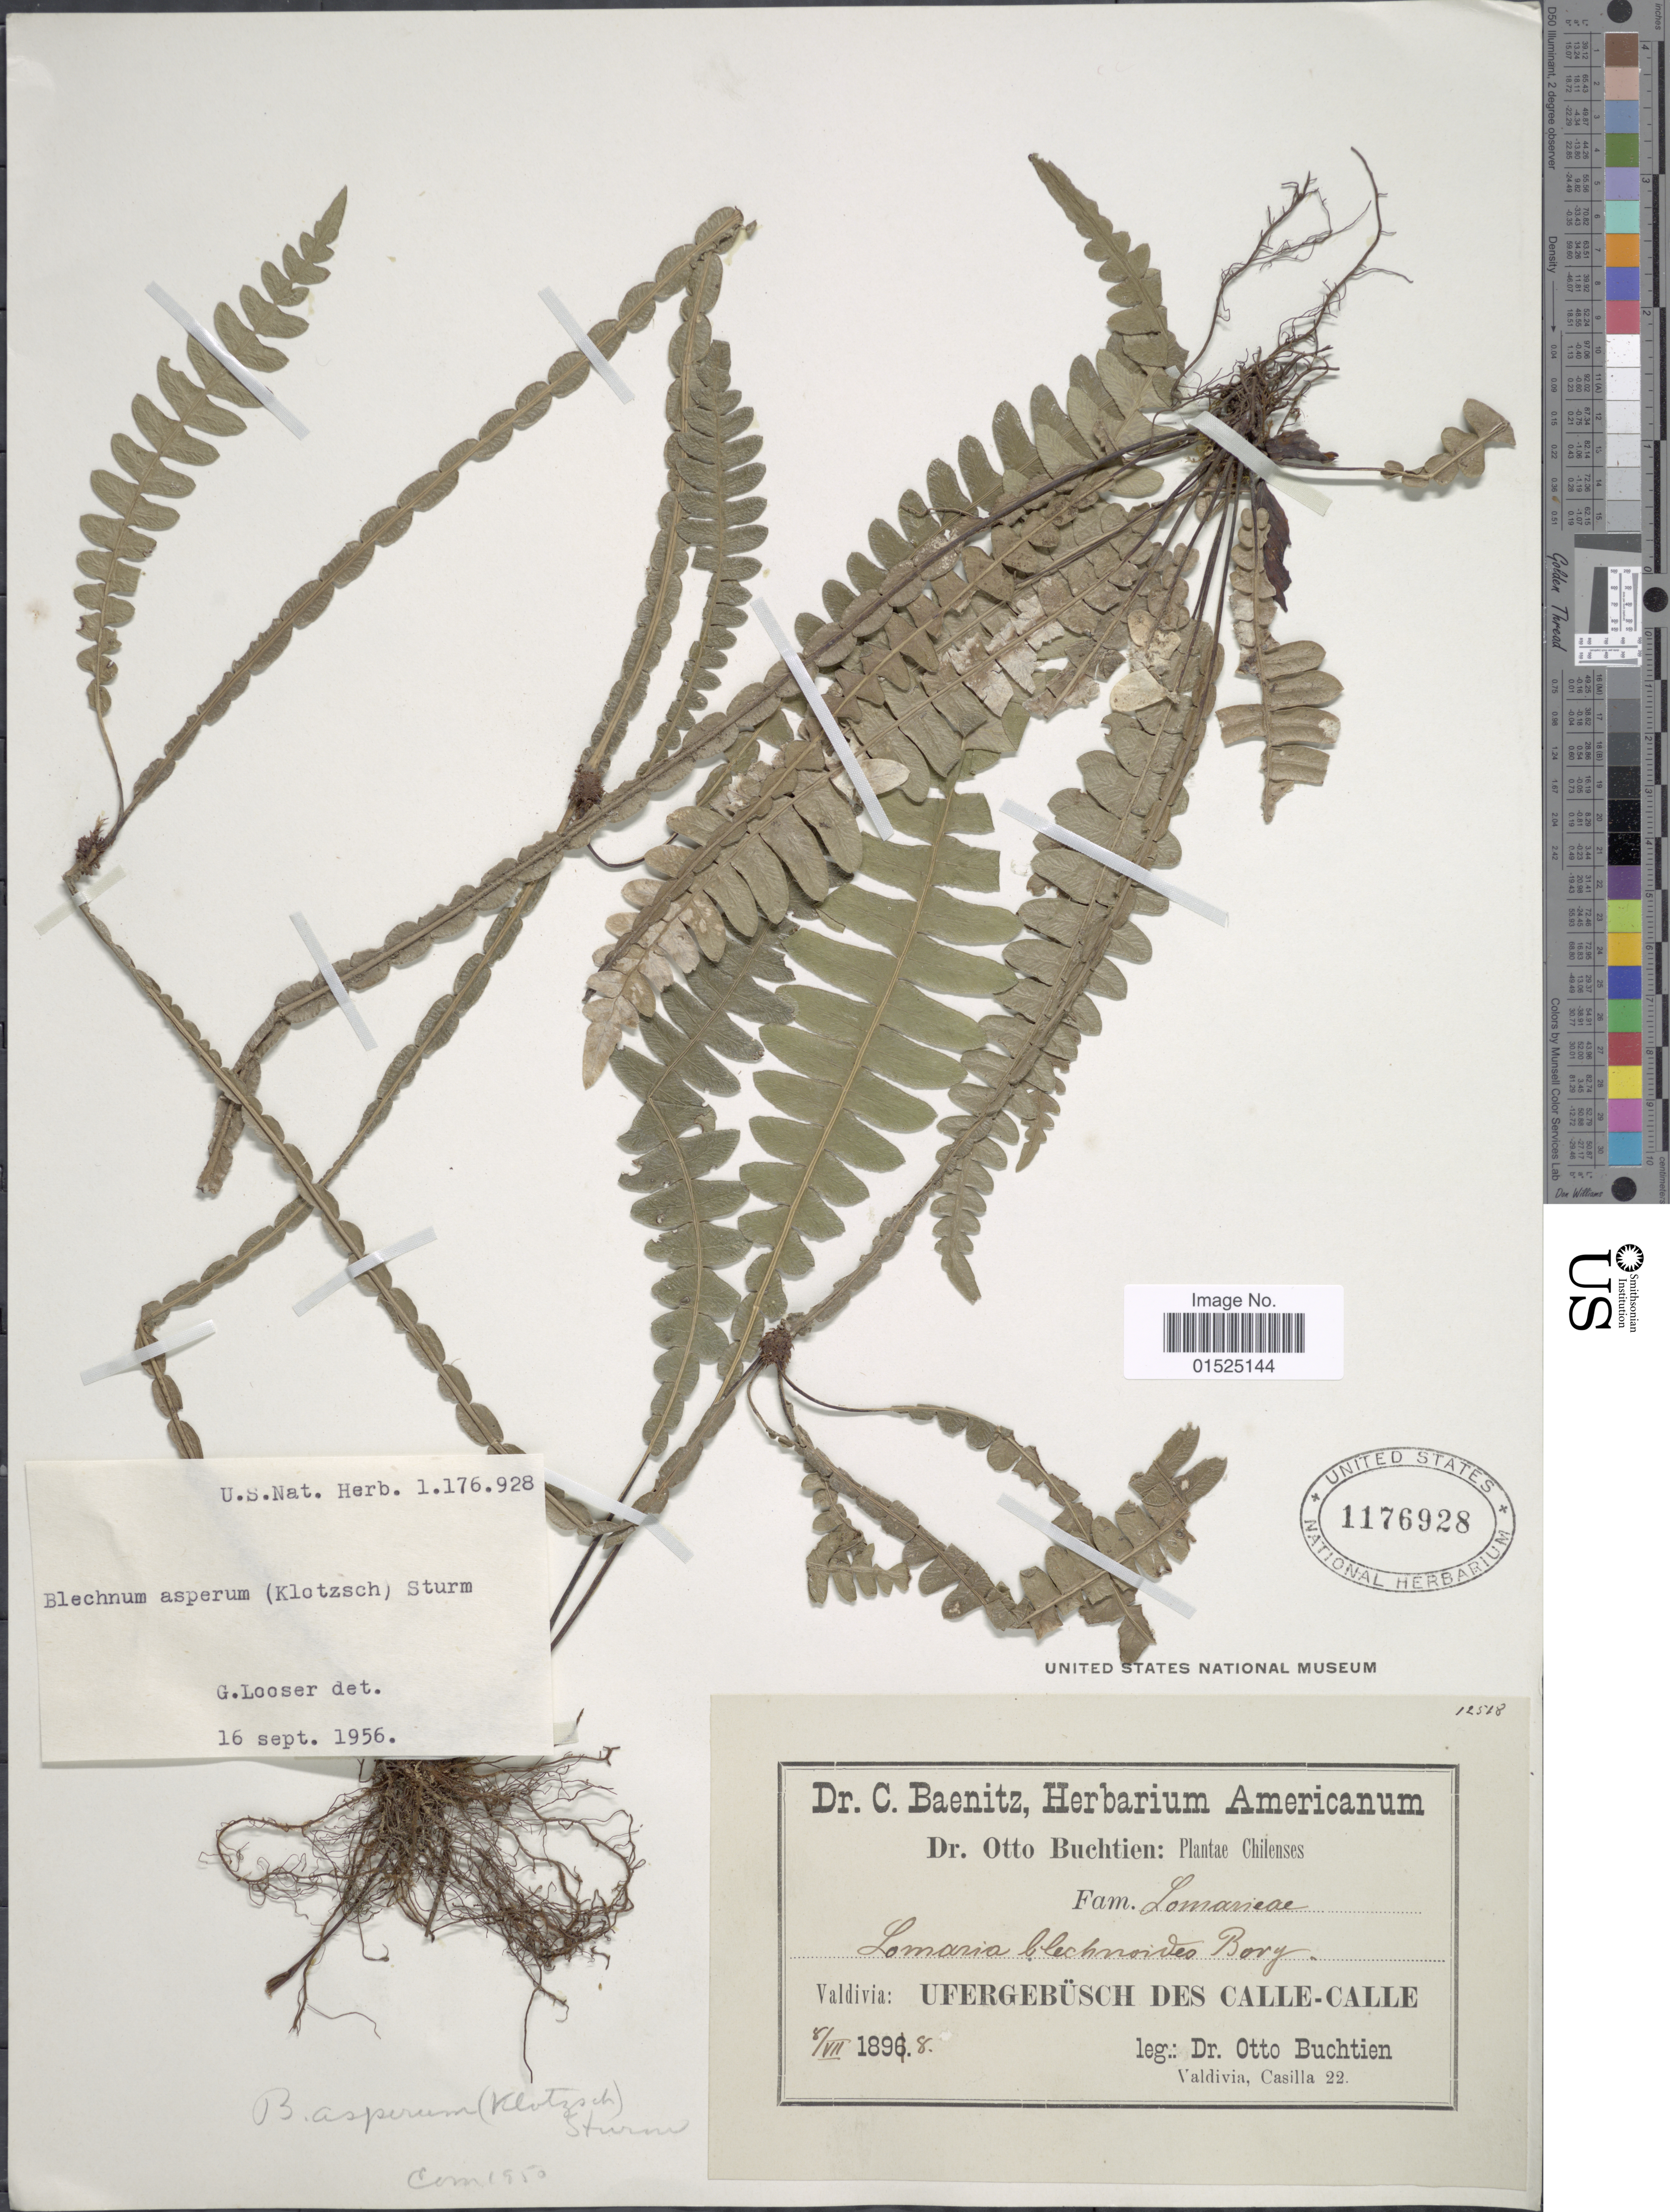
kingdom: Plantae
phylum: Tracheophyta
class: Polypodiopsida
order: Polypodiales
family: Blechnaceae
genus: Blechnum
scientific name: Blechnum asperum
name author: (Klotzsch) Sturm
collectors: O. Buchtien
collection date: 1898-08-08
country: Chile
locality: Ufergebusch des Calle- Calle, Casilla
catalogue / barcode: US 1176928